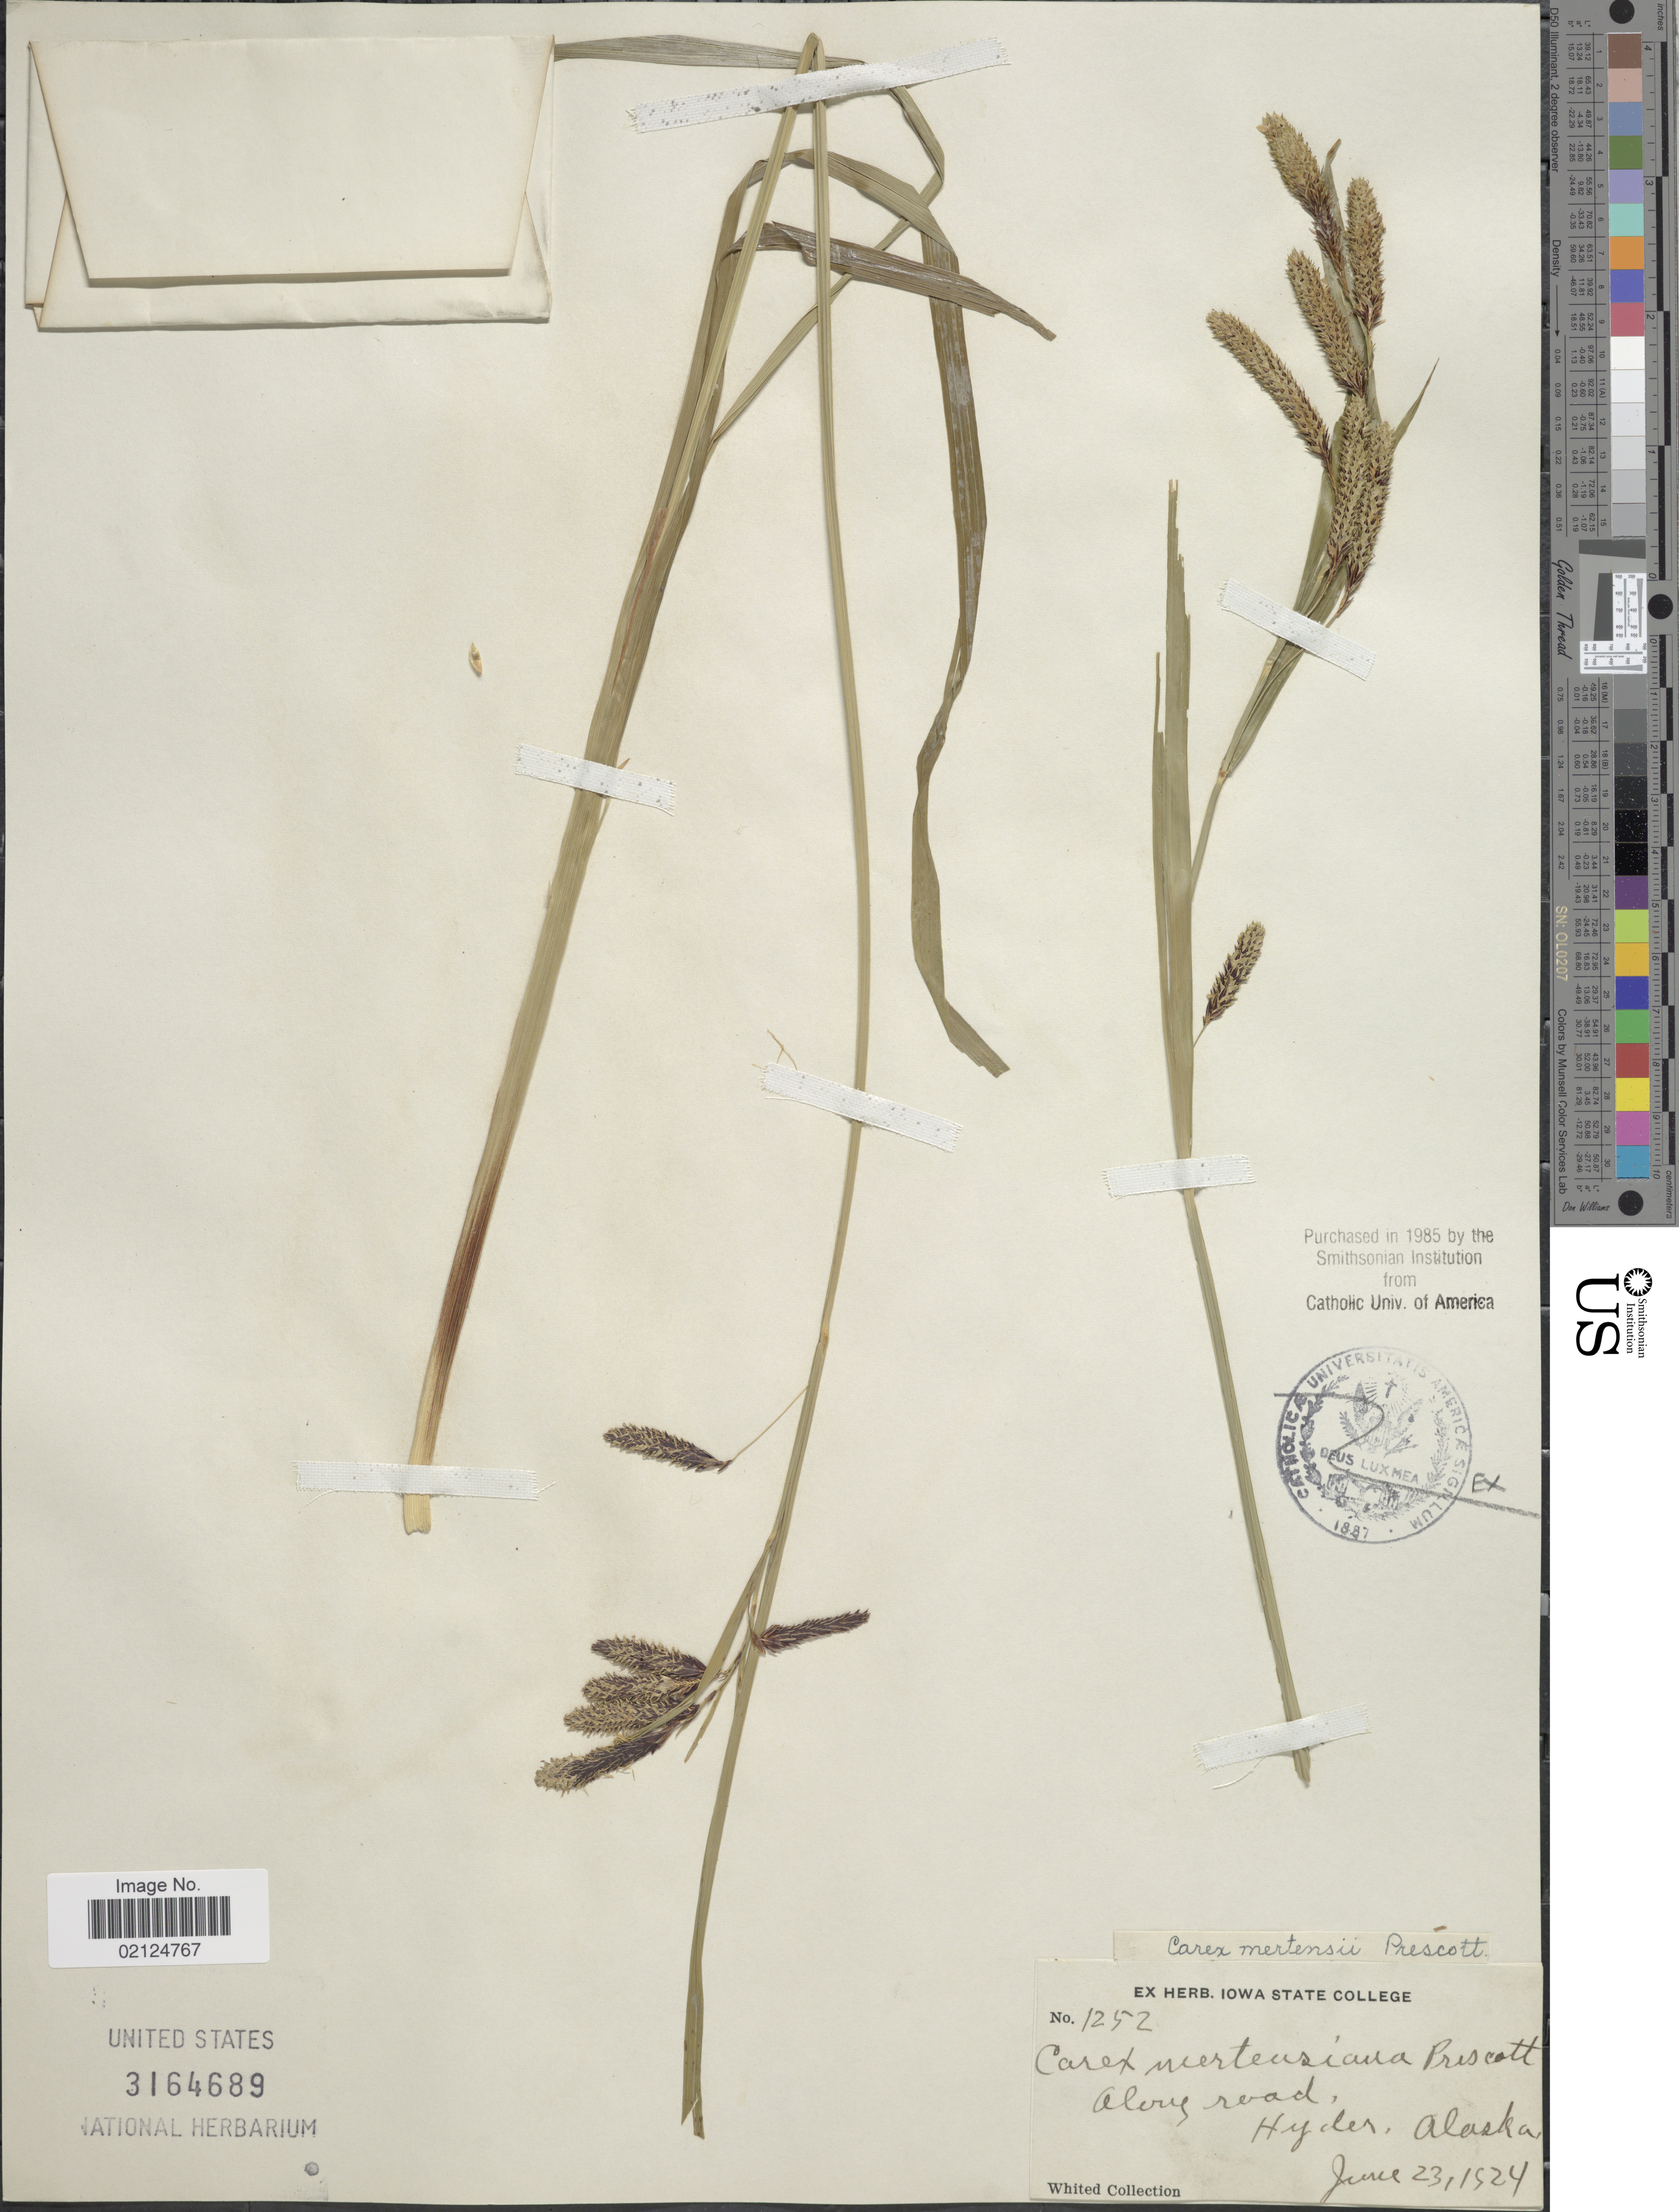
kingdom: Plantae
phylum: Tracheophyta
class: Liliopsida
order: Poales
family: Cyperaceae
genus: Carex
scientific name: Carex mertensii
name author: J.D. Prescott ex Bong.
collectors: Whited Collection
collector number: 1252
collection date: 1924-06-23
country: United States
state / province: Alaska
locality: Along road, Hyder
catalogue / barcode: US 3164689